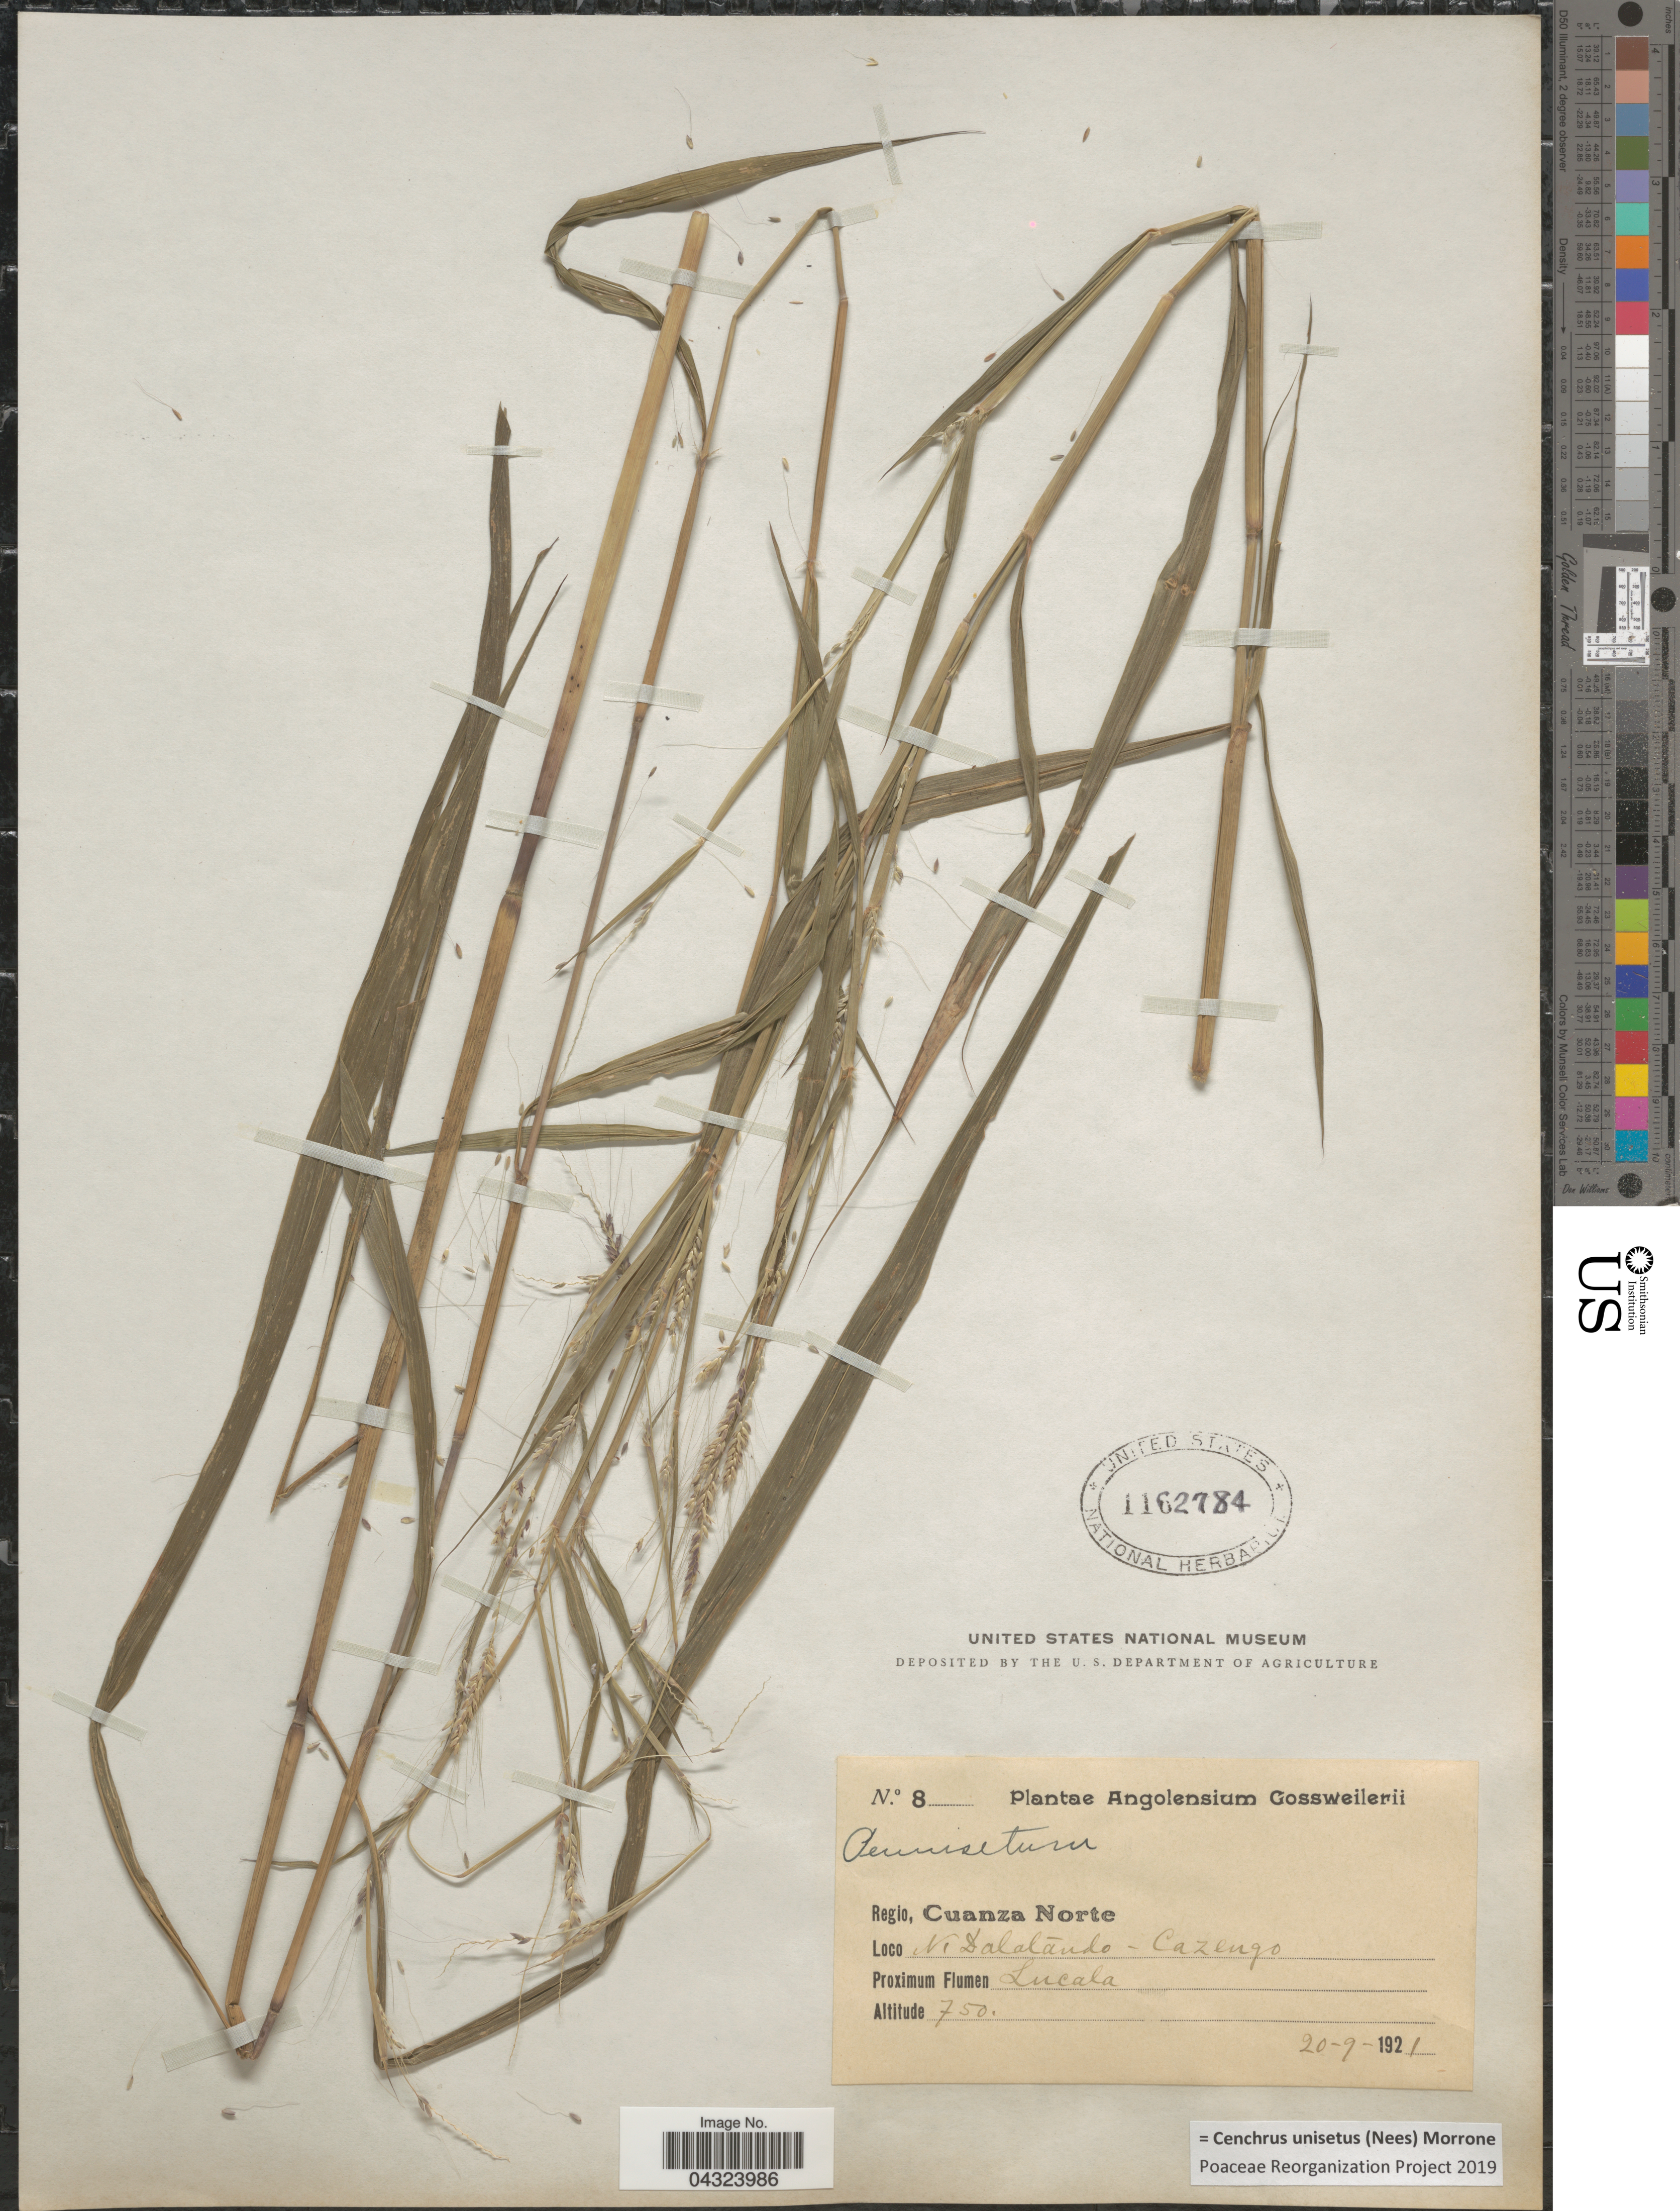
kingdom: Plantae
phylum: Tracheophyta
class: Liliopsida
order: Poales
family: Poaceae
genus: Cenchrus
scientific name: Cenchrus unisetus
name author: (Nees) Morrone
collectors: -. Gossweiler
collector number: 8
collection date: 1921-09-20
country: Angola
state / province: Cuanza Norte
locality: Regio, Cuanza Norte. Ni Dalatando - Cazengo. Proximum Flumen Lucala.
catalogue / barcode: US 1162784